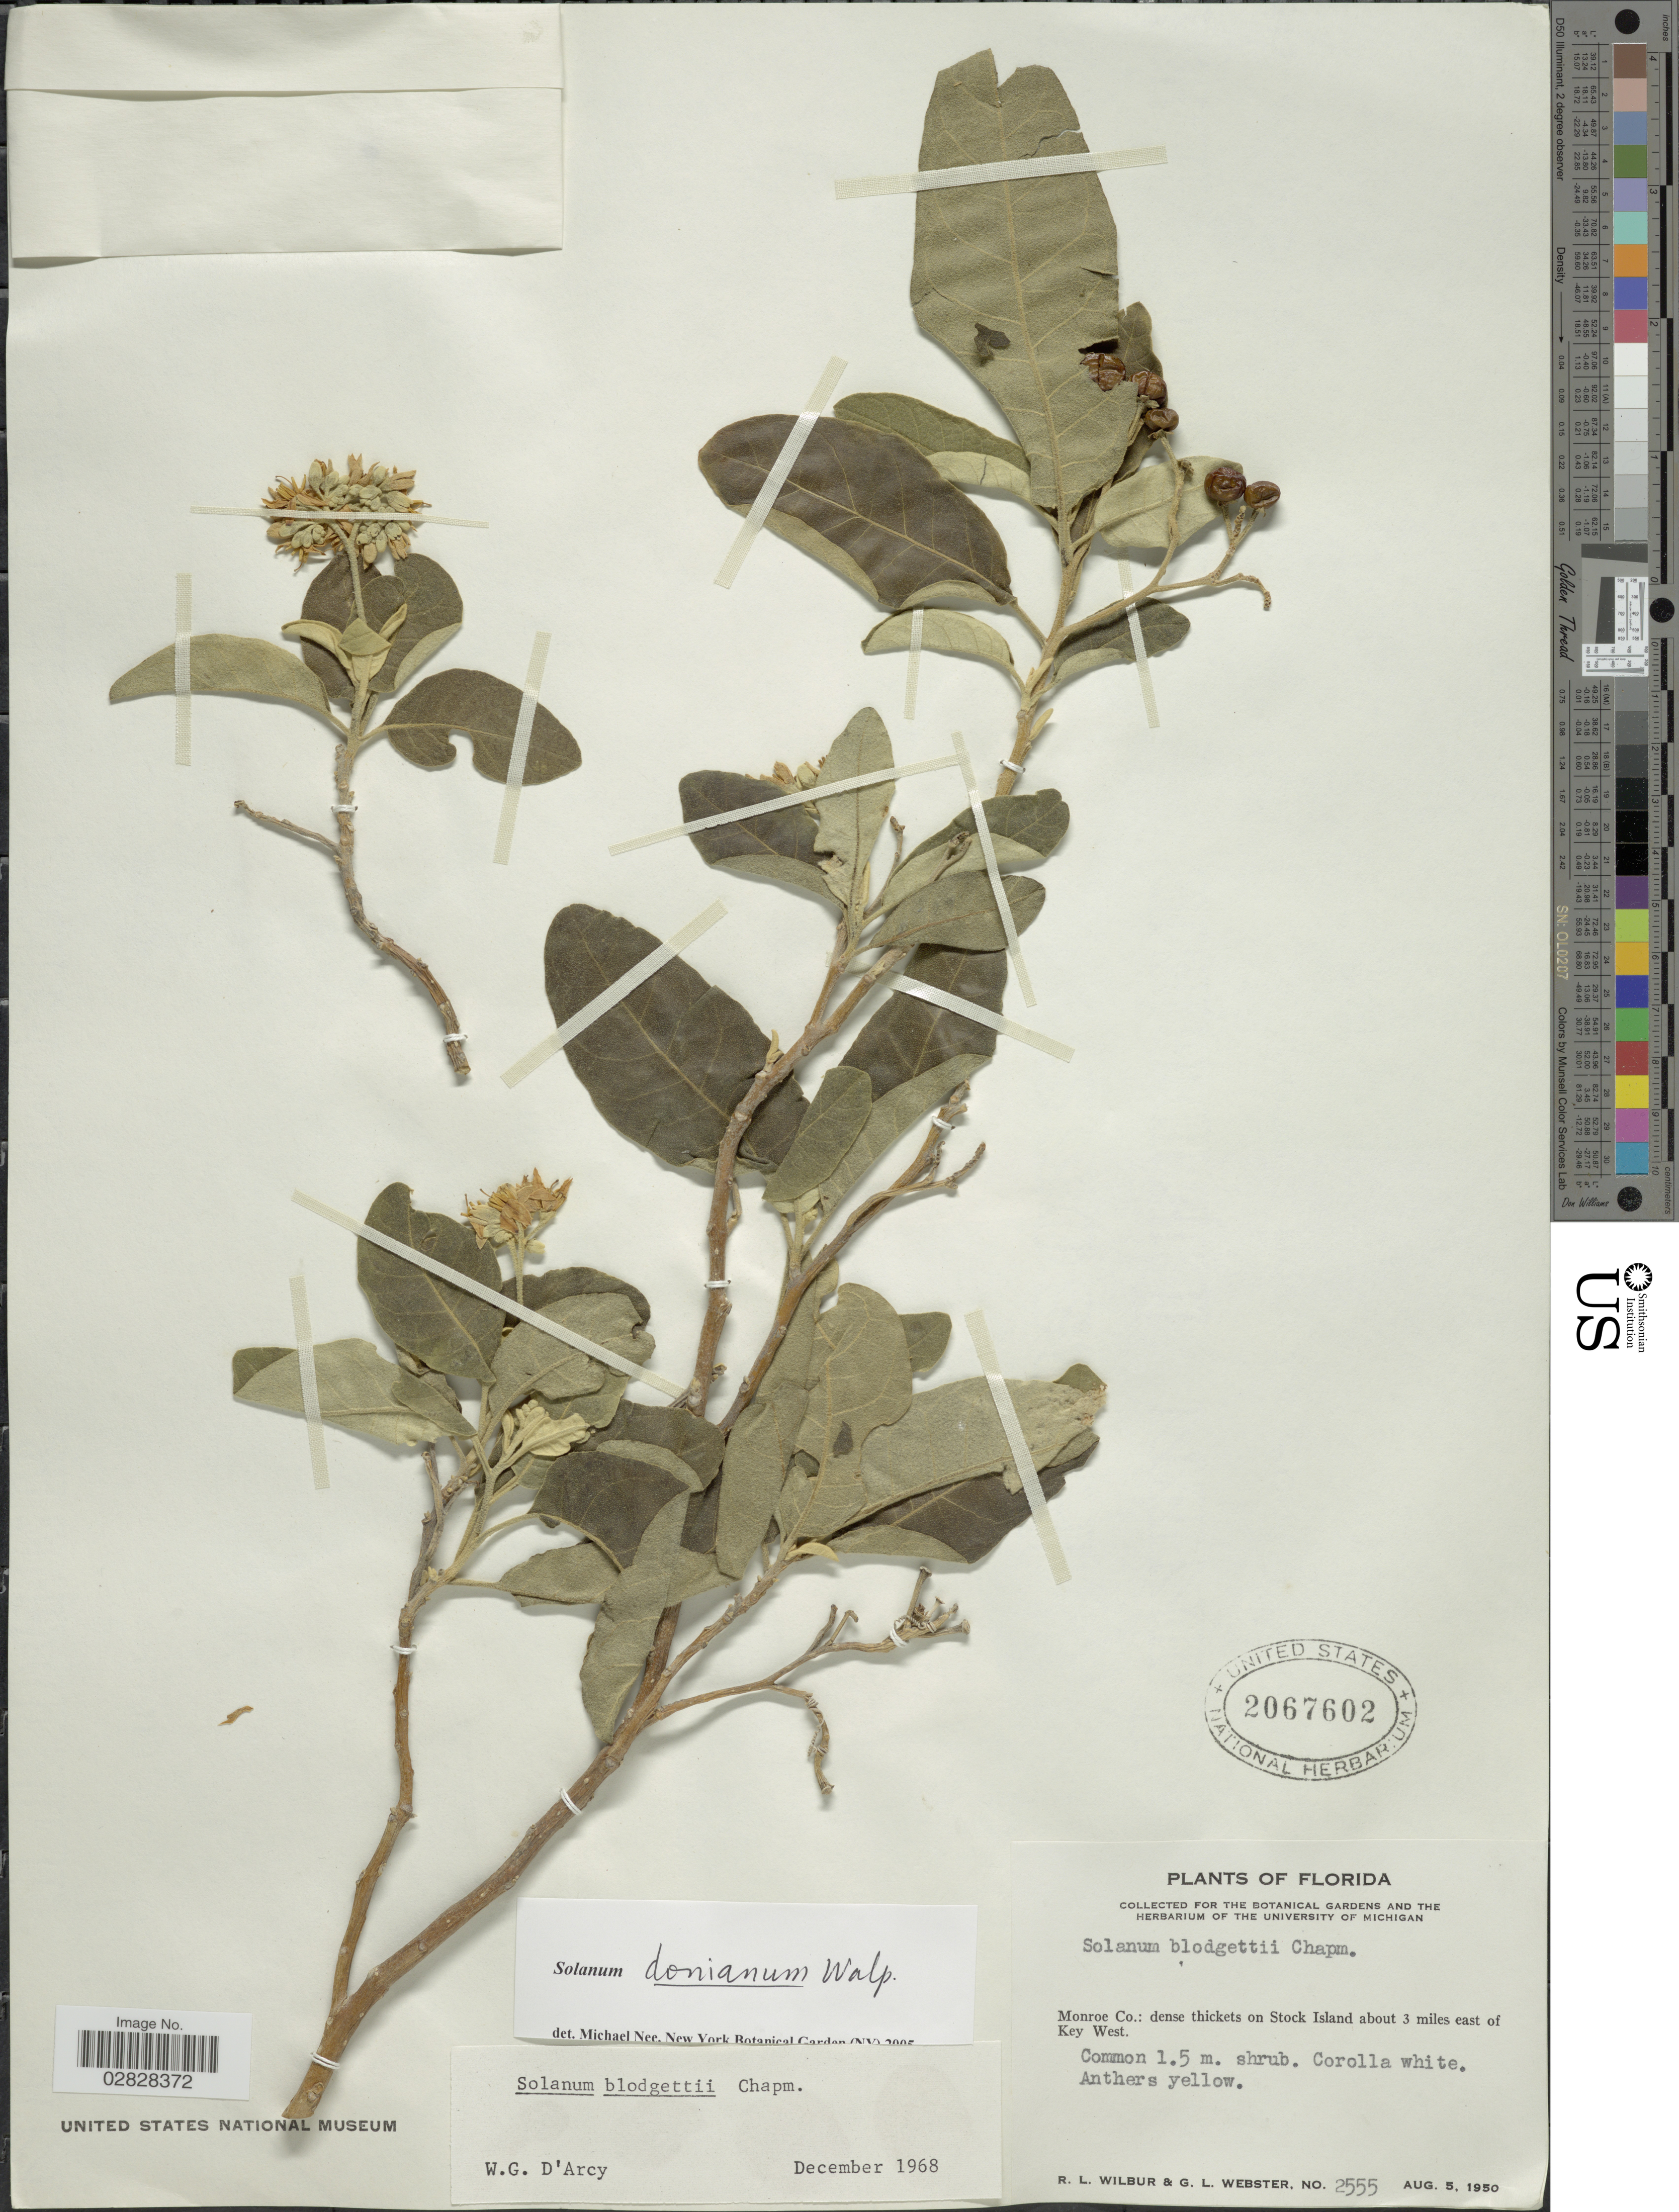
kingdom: Plantae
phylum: Tracheophyta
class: Magnoliopsida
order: Solanales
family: Solanaceae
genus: Solanum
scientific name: Solanum donianum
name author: Walp.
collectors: R. L. Wilbur & G. L. Webster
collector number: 2555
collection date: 1950-08-05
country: United States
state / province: Florida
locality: Monroe Co.: dense thickets on Stock Island about 3 miles east of Key West.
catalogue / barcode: US 2067602